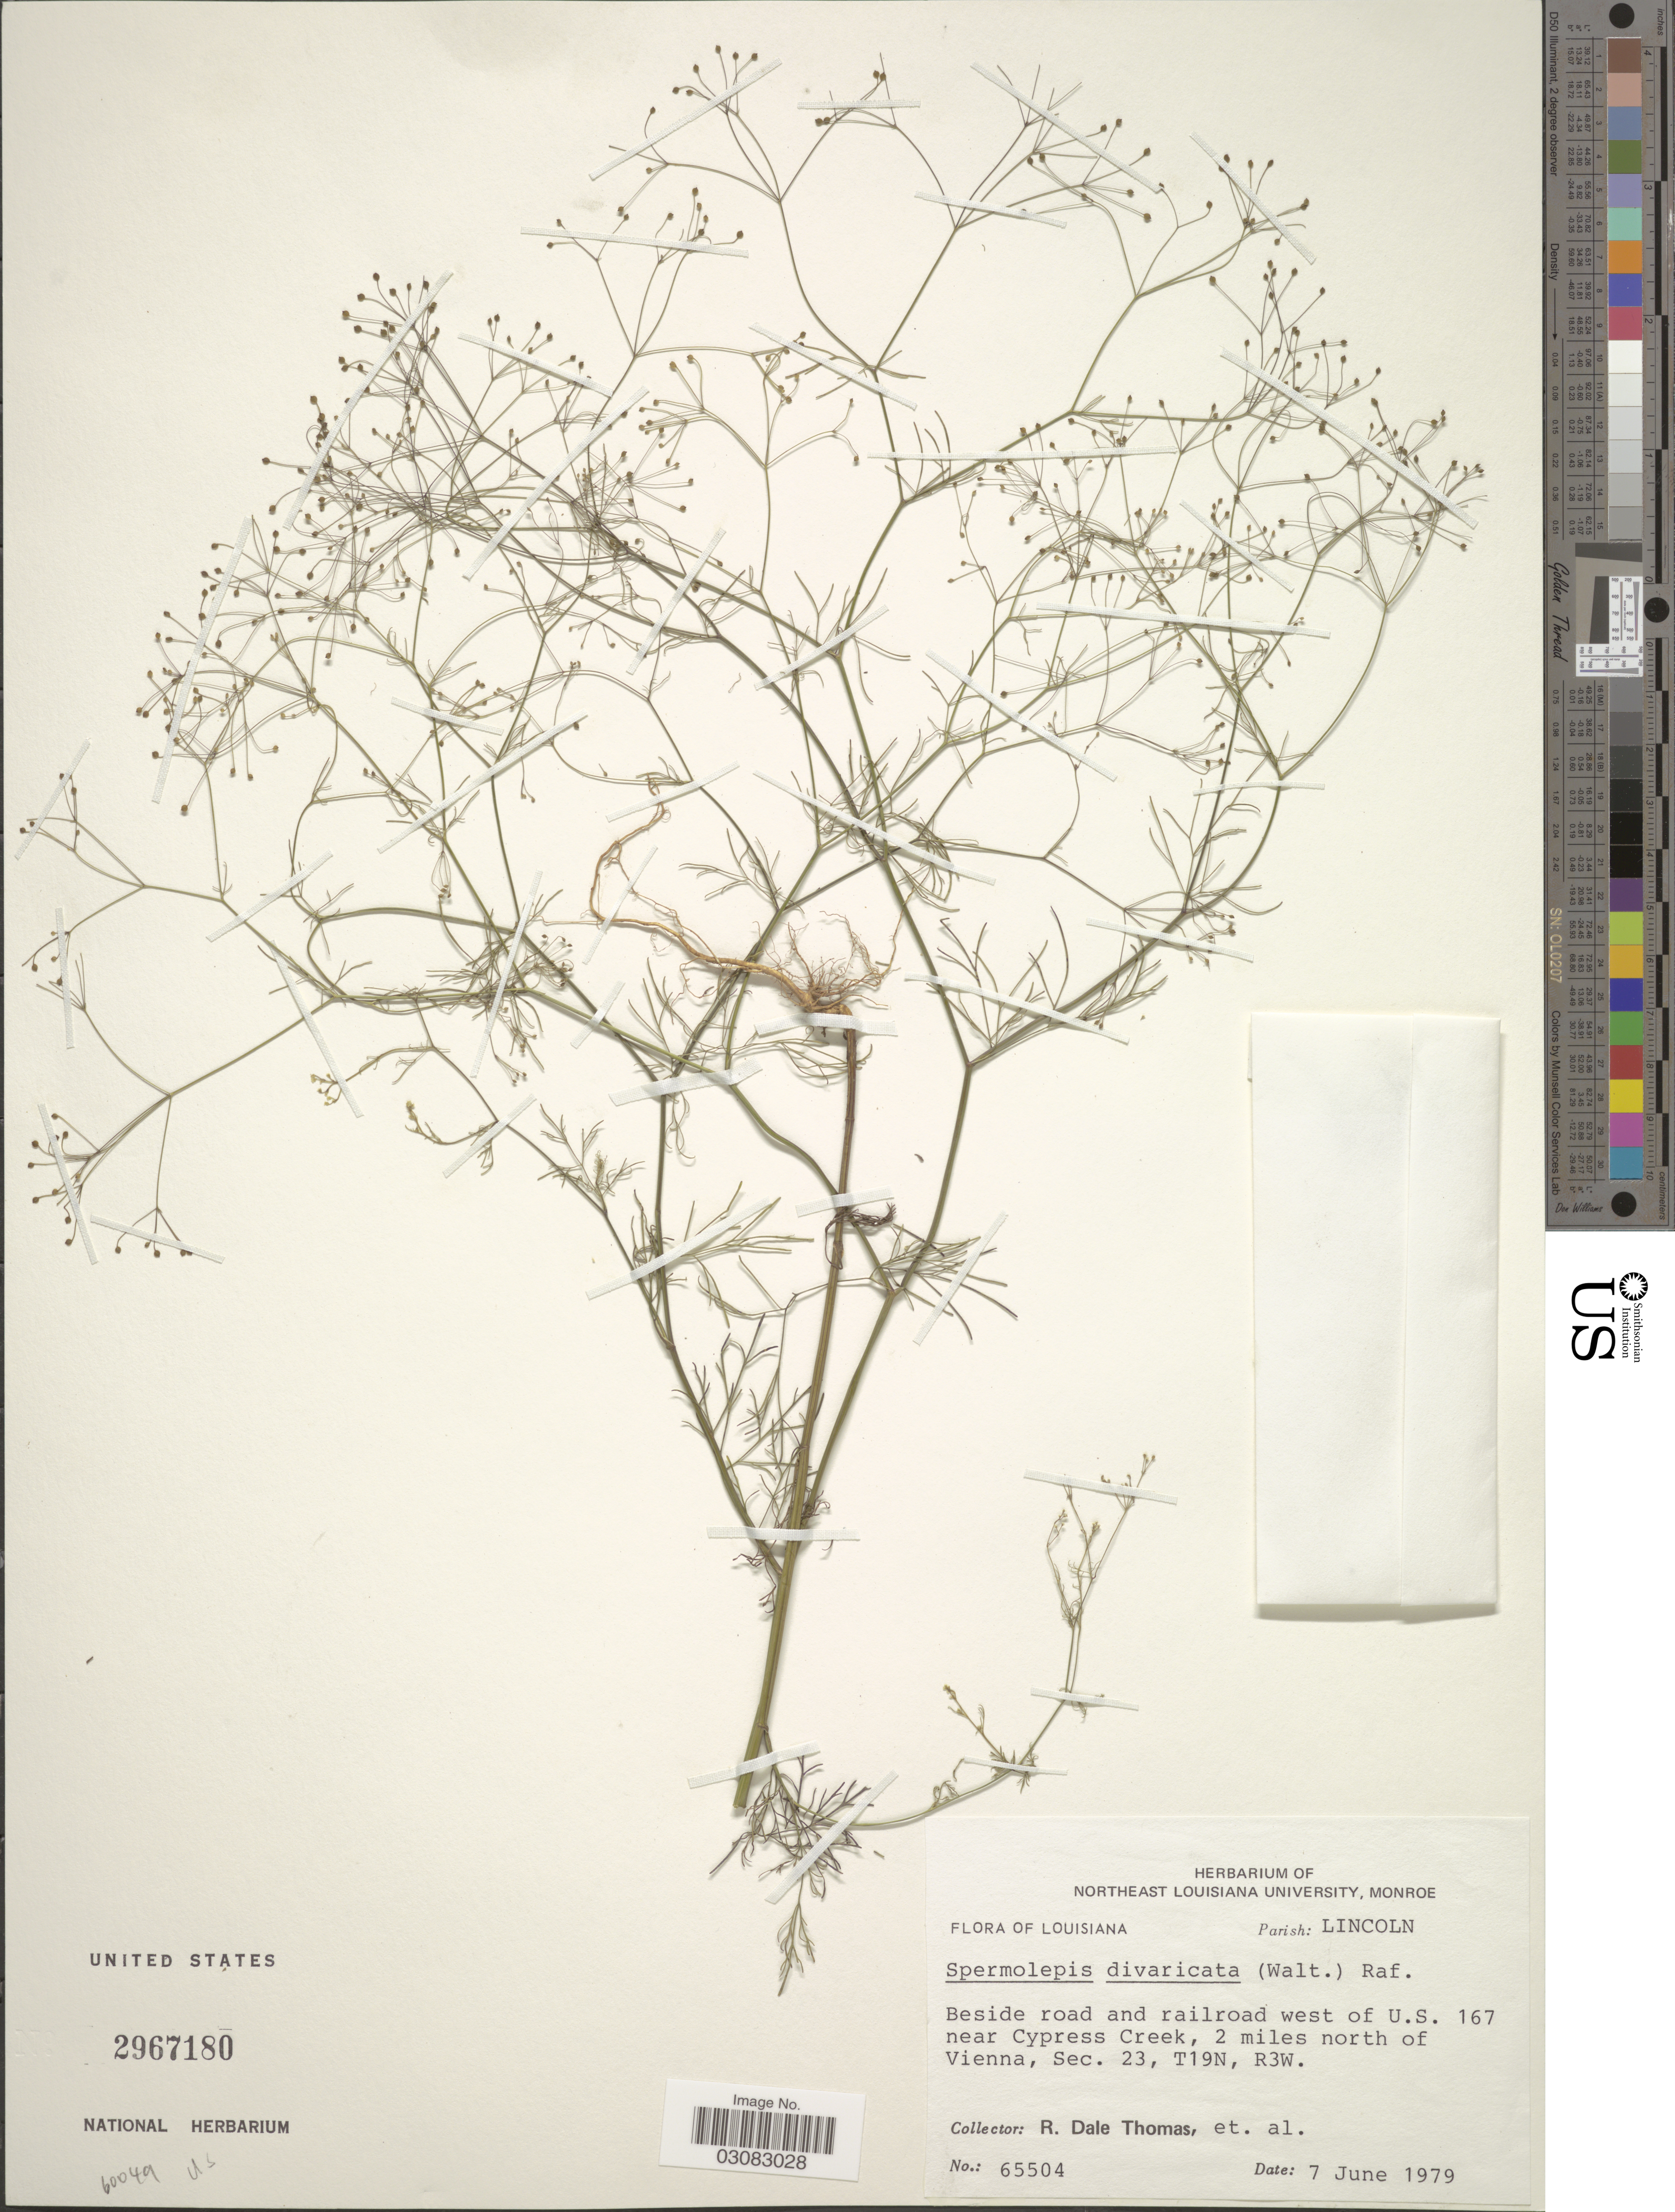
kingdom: Plantae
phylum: Tracheophyta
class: Magnoliopsida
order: Apiales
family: Apiaceae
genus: Spermolepis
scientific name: Spermolepis divaricata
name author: (Walter) Raf.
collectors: R. Thomas & et al.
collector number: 65504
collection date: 1979-06-07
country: United States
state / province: Louisiana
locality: Parish: Lincoln, Beside road and railroad west of U.S. 167 near Cypress Creek, 2 miles north of Vienna, Sec. 23, T19N, R3W.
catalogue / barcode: US 2967180